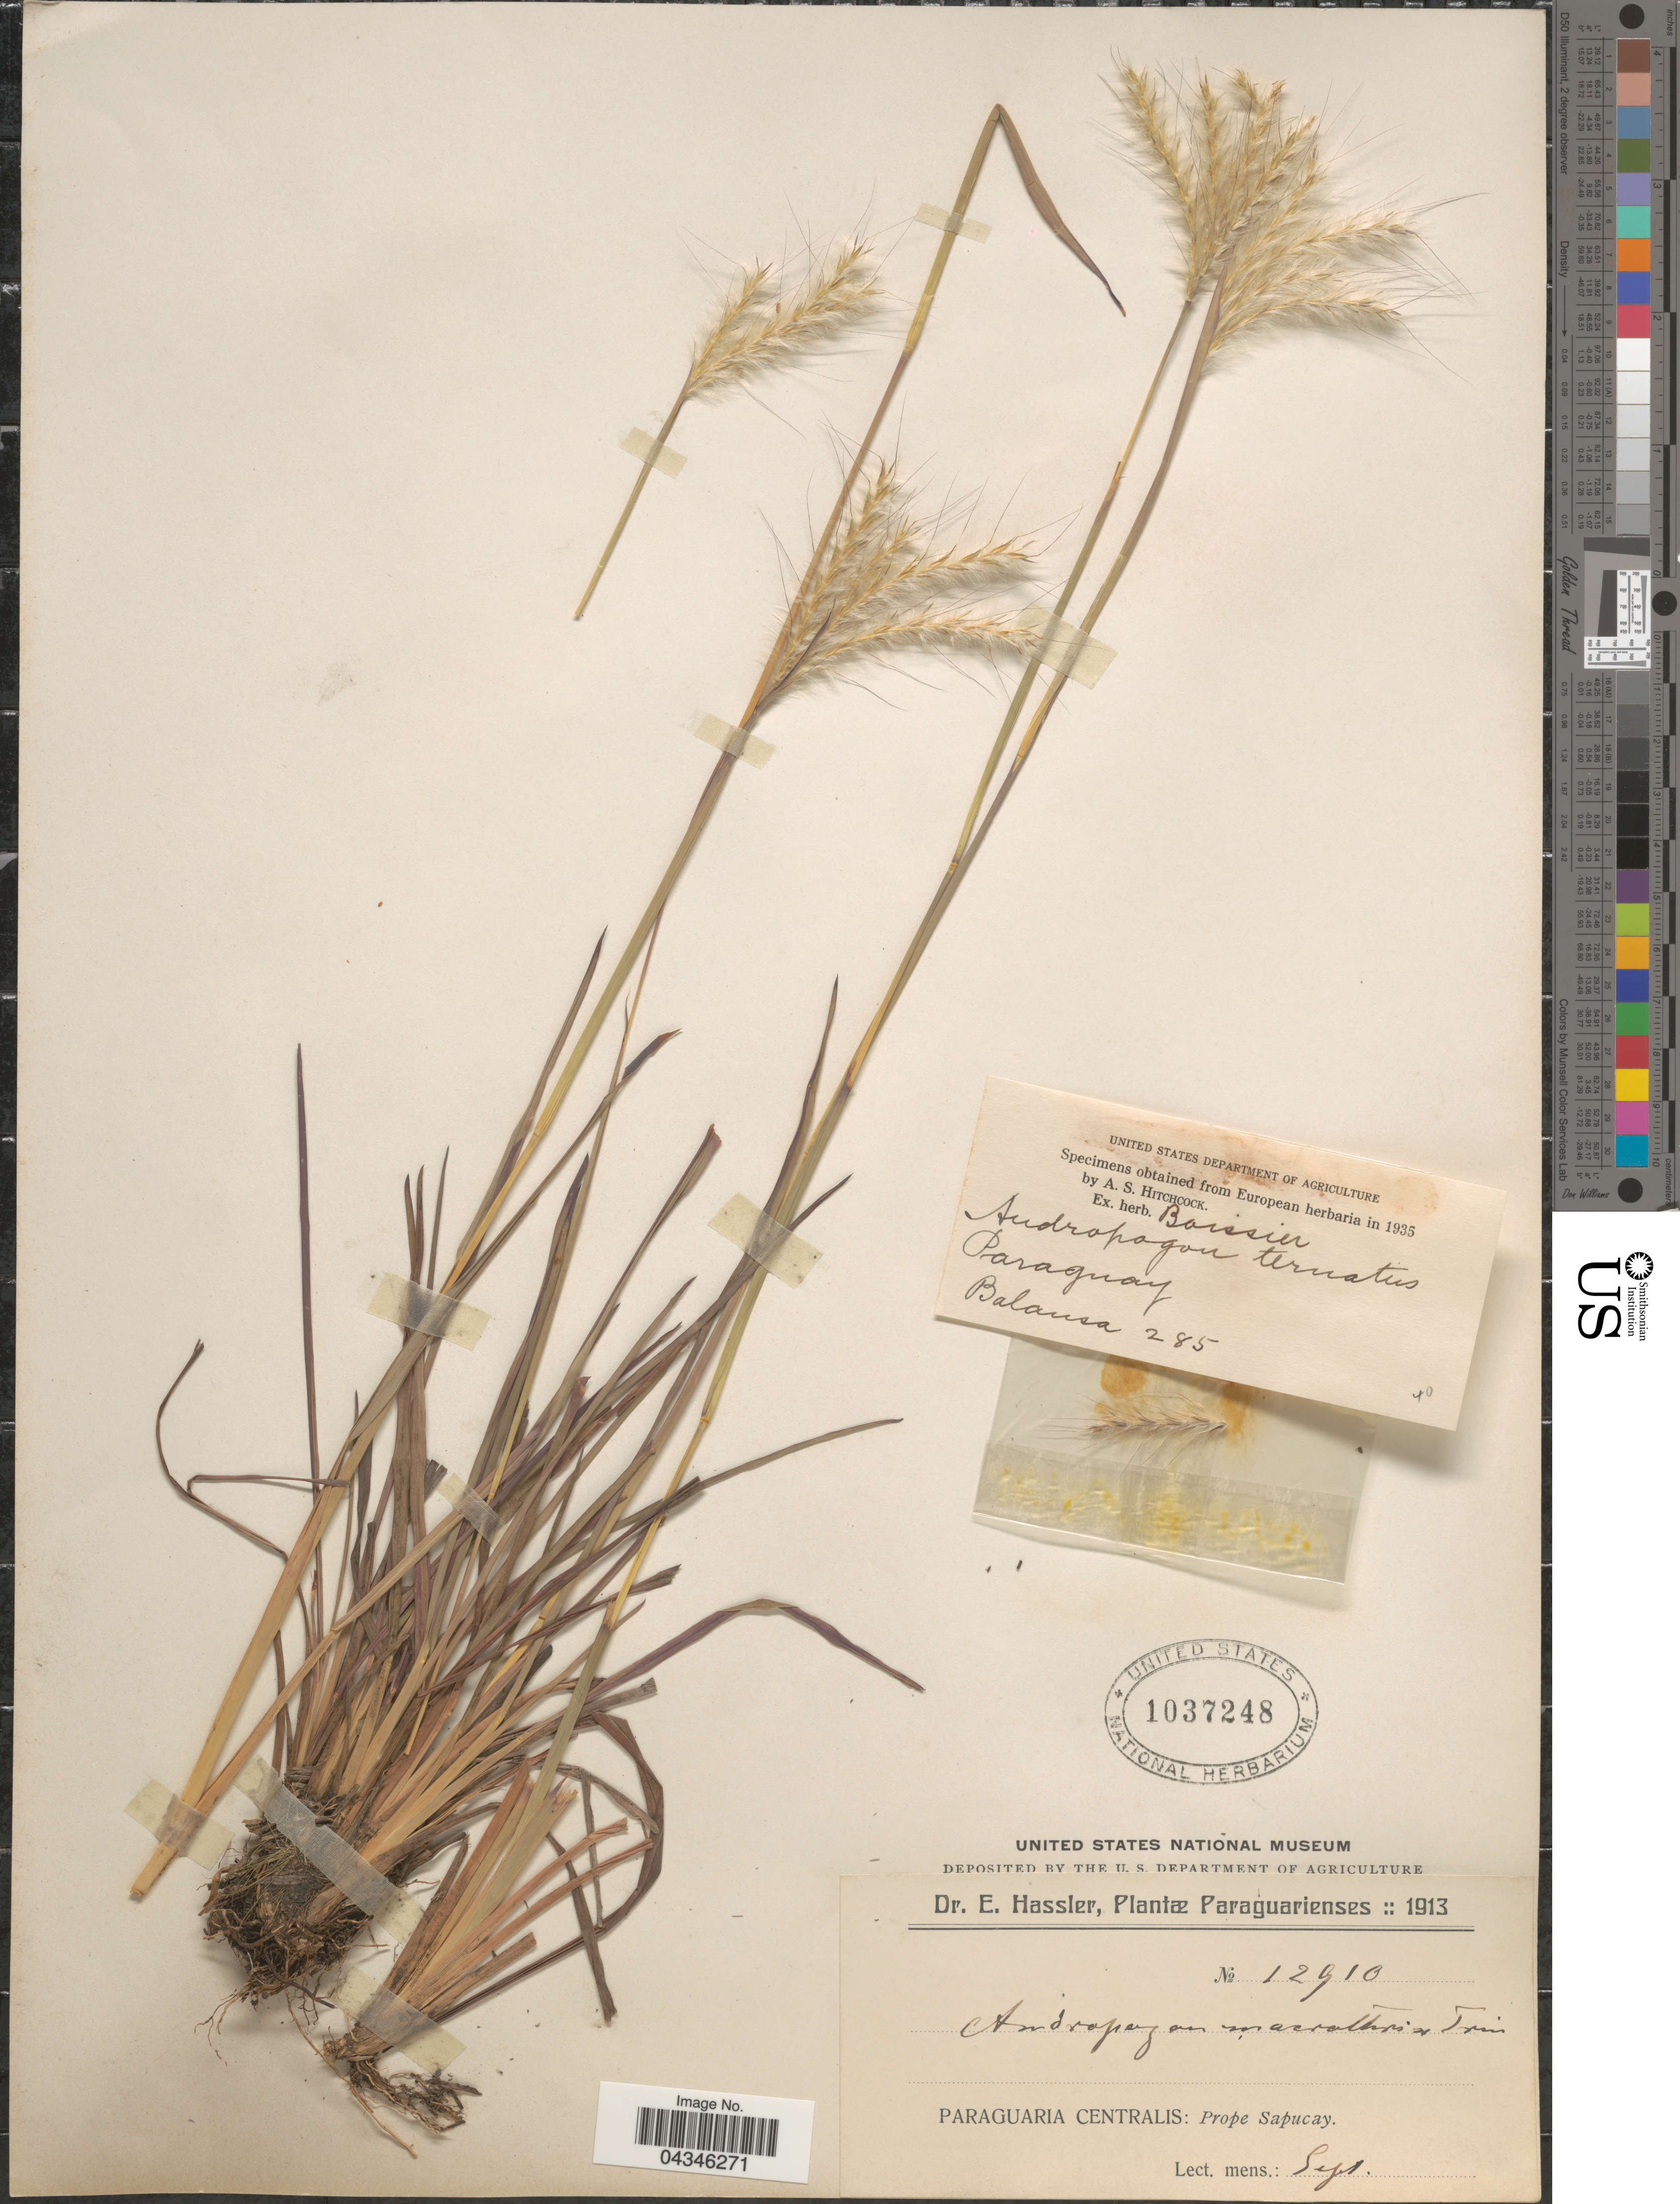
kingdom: Plantae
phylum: Tracheophyta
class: Liliopsida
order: Poales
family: Poaceae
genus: Andropogon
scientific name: Andropogon macrothrix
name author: Trin.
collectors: E. Hassler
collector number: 12910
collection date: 1913-09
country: Paraguay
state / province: Paraguari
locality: Paraguaria Centralis: Prope Sapucay.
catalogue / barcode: US 1037248-2